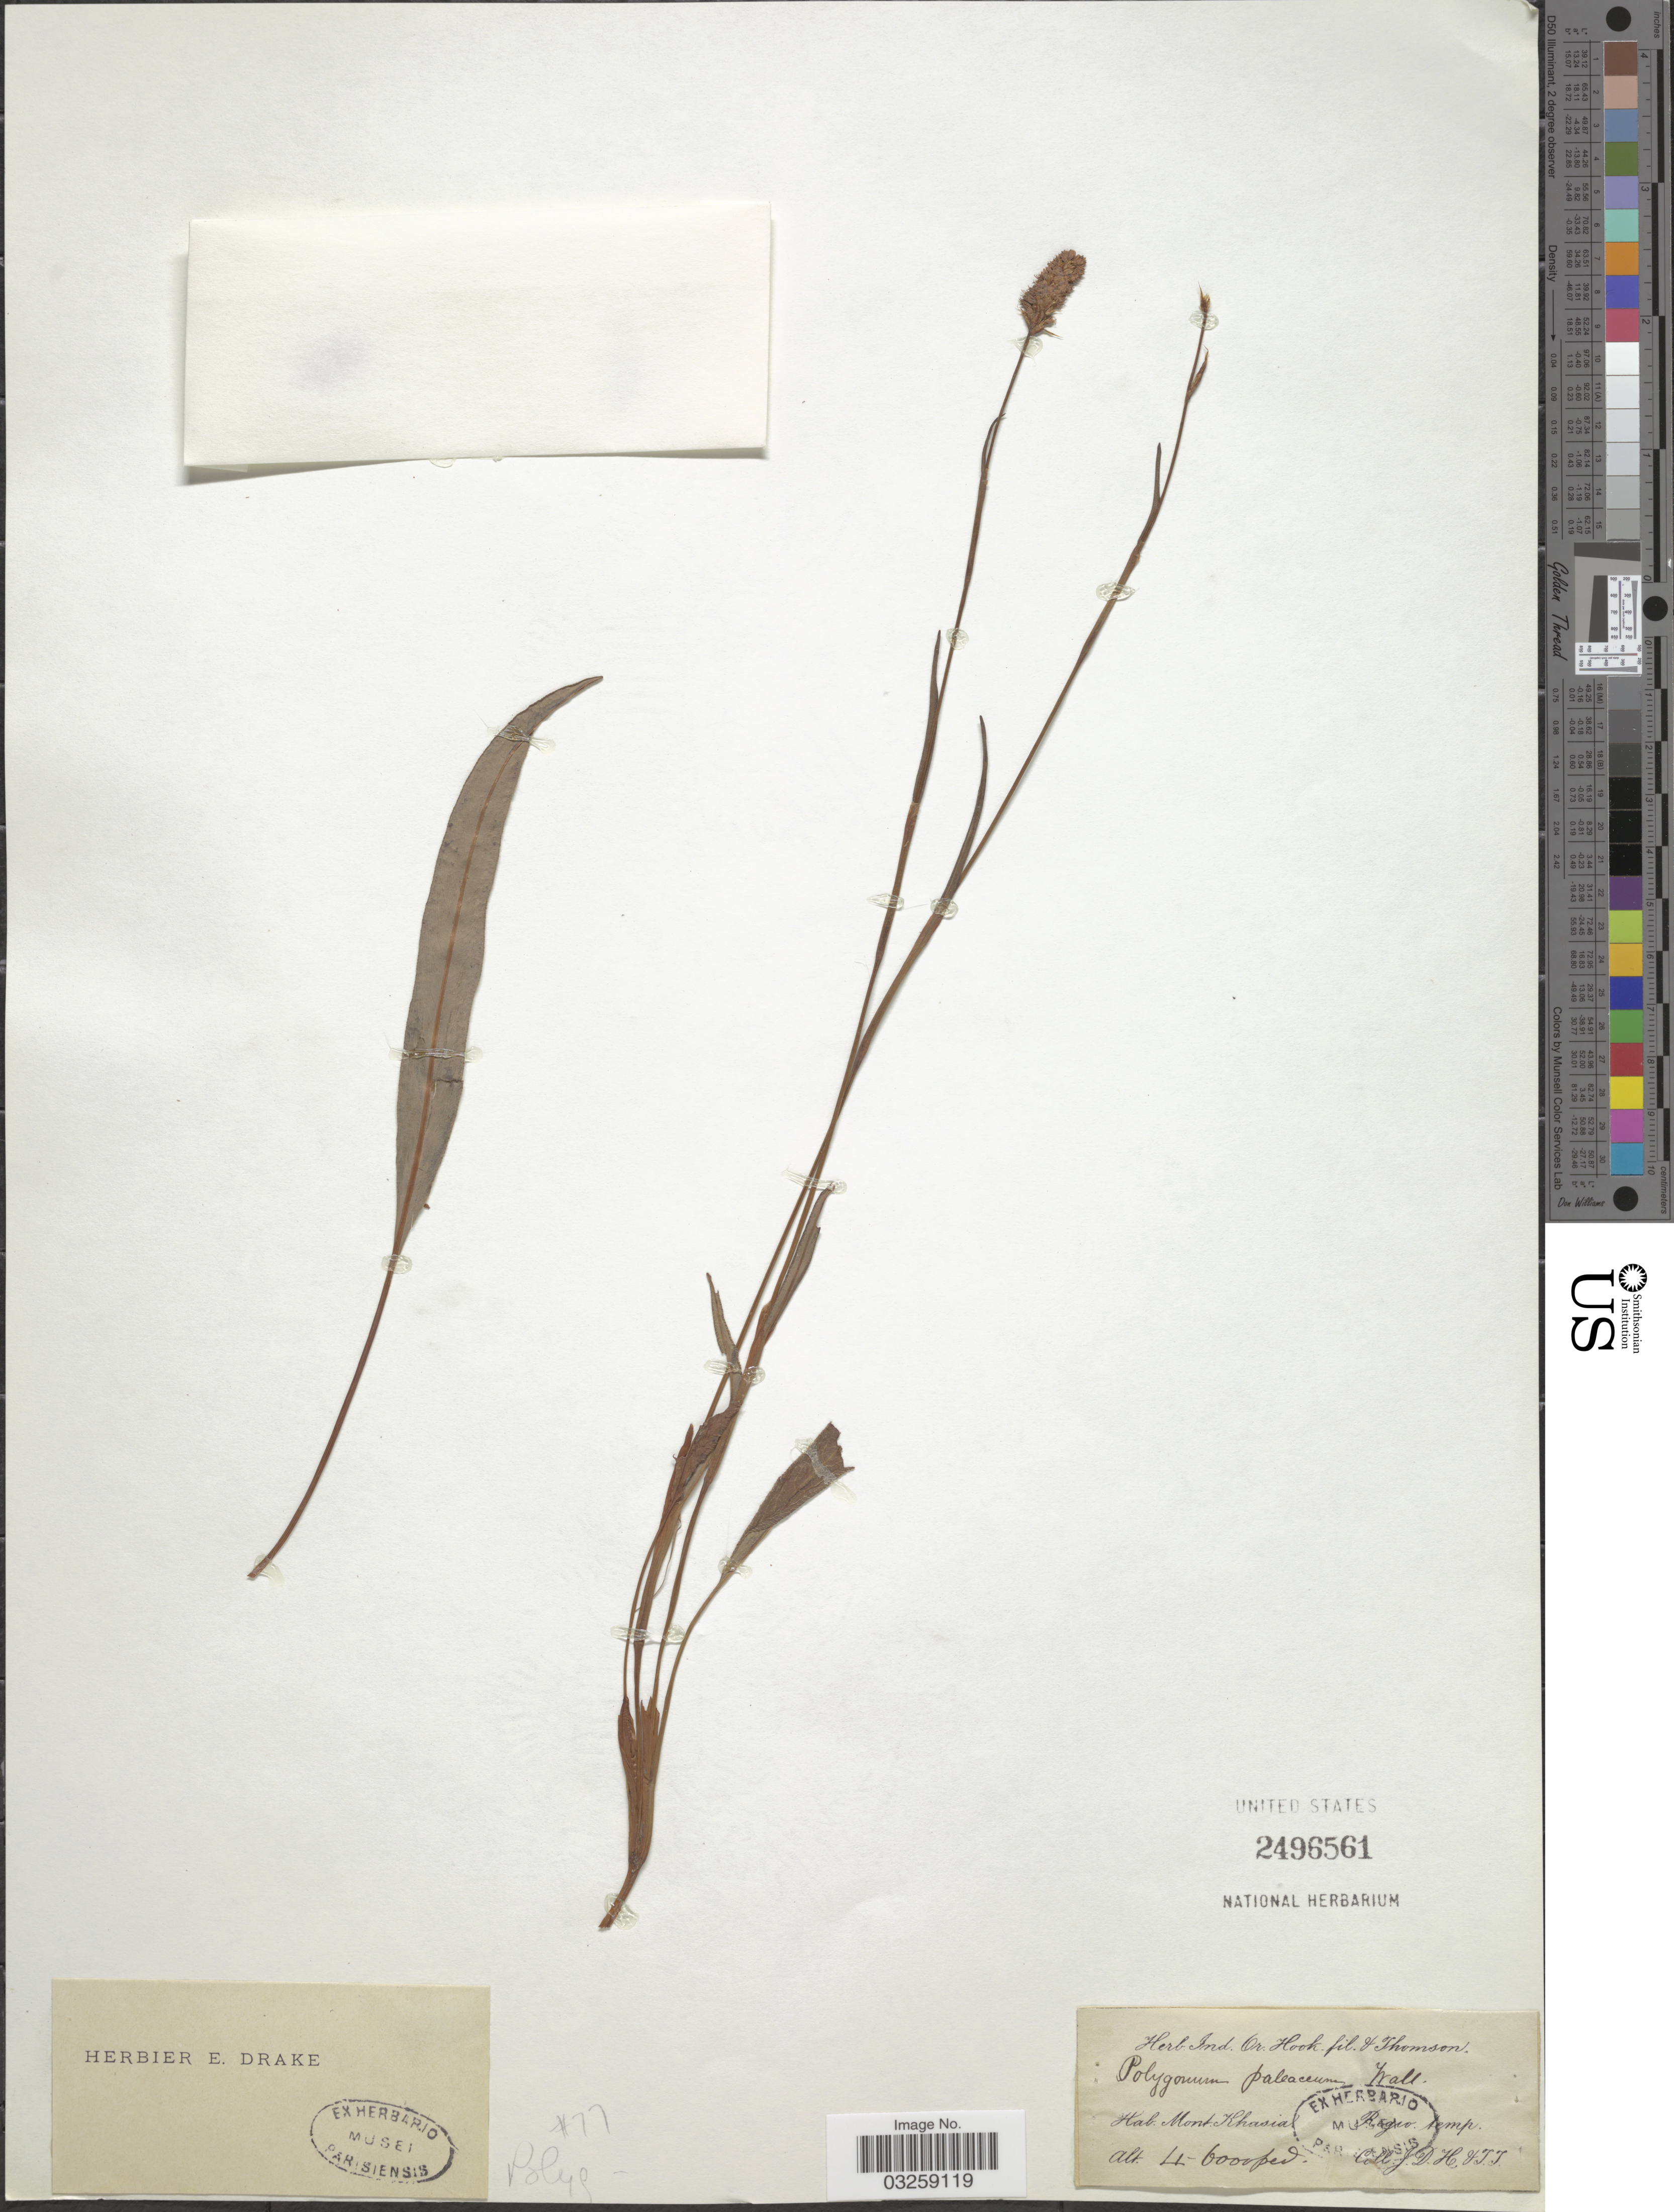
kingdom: Plantae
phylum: Tracheophyta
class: Magnoliopsida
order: Caryophyllales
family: Polygonaceae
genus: Bistorta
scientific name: Bistorta paleacea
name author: Yonek. & H. Ohashi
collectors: J. D. Hooker & T. Thomson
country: India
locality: Mont. Khasia. Regio temp.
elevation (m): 1219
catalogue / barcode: US 2496561